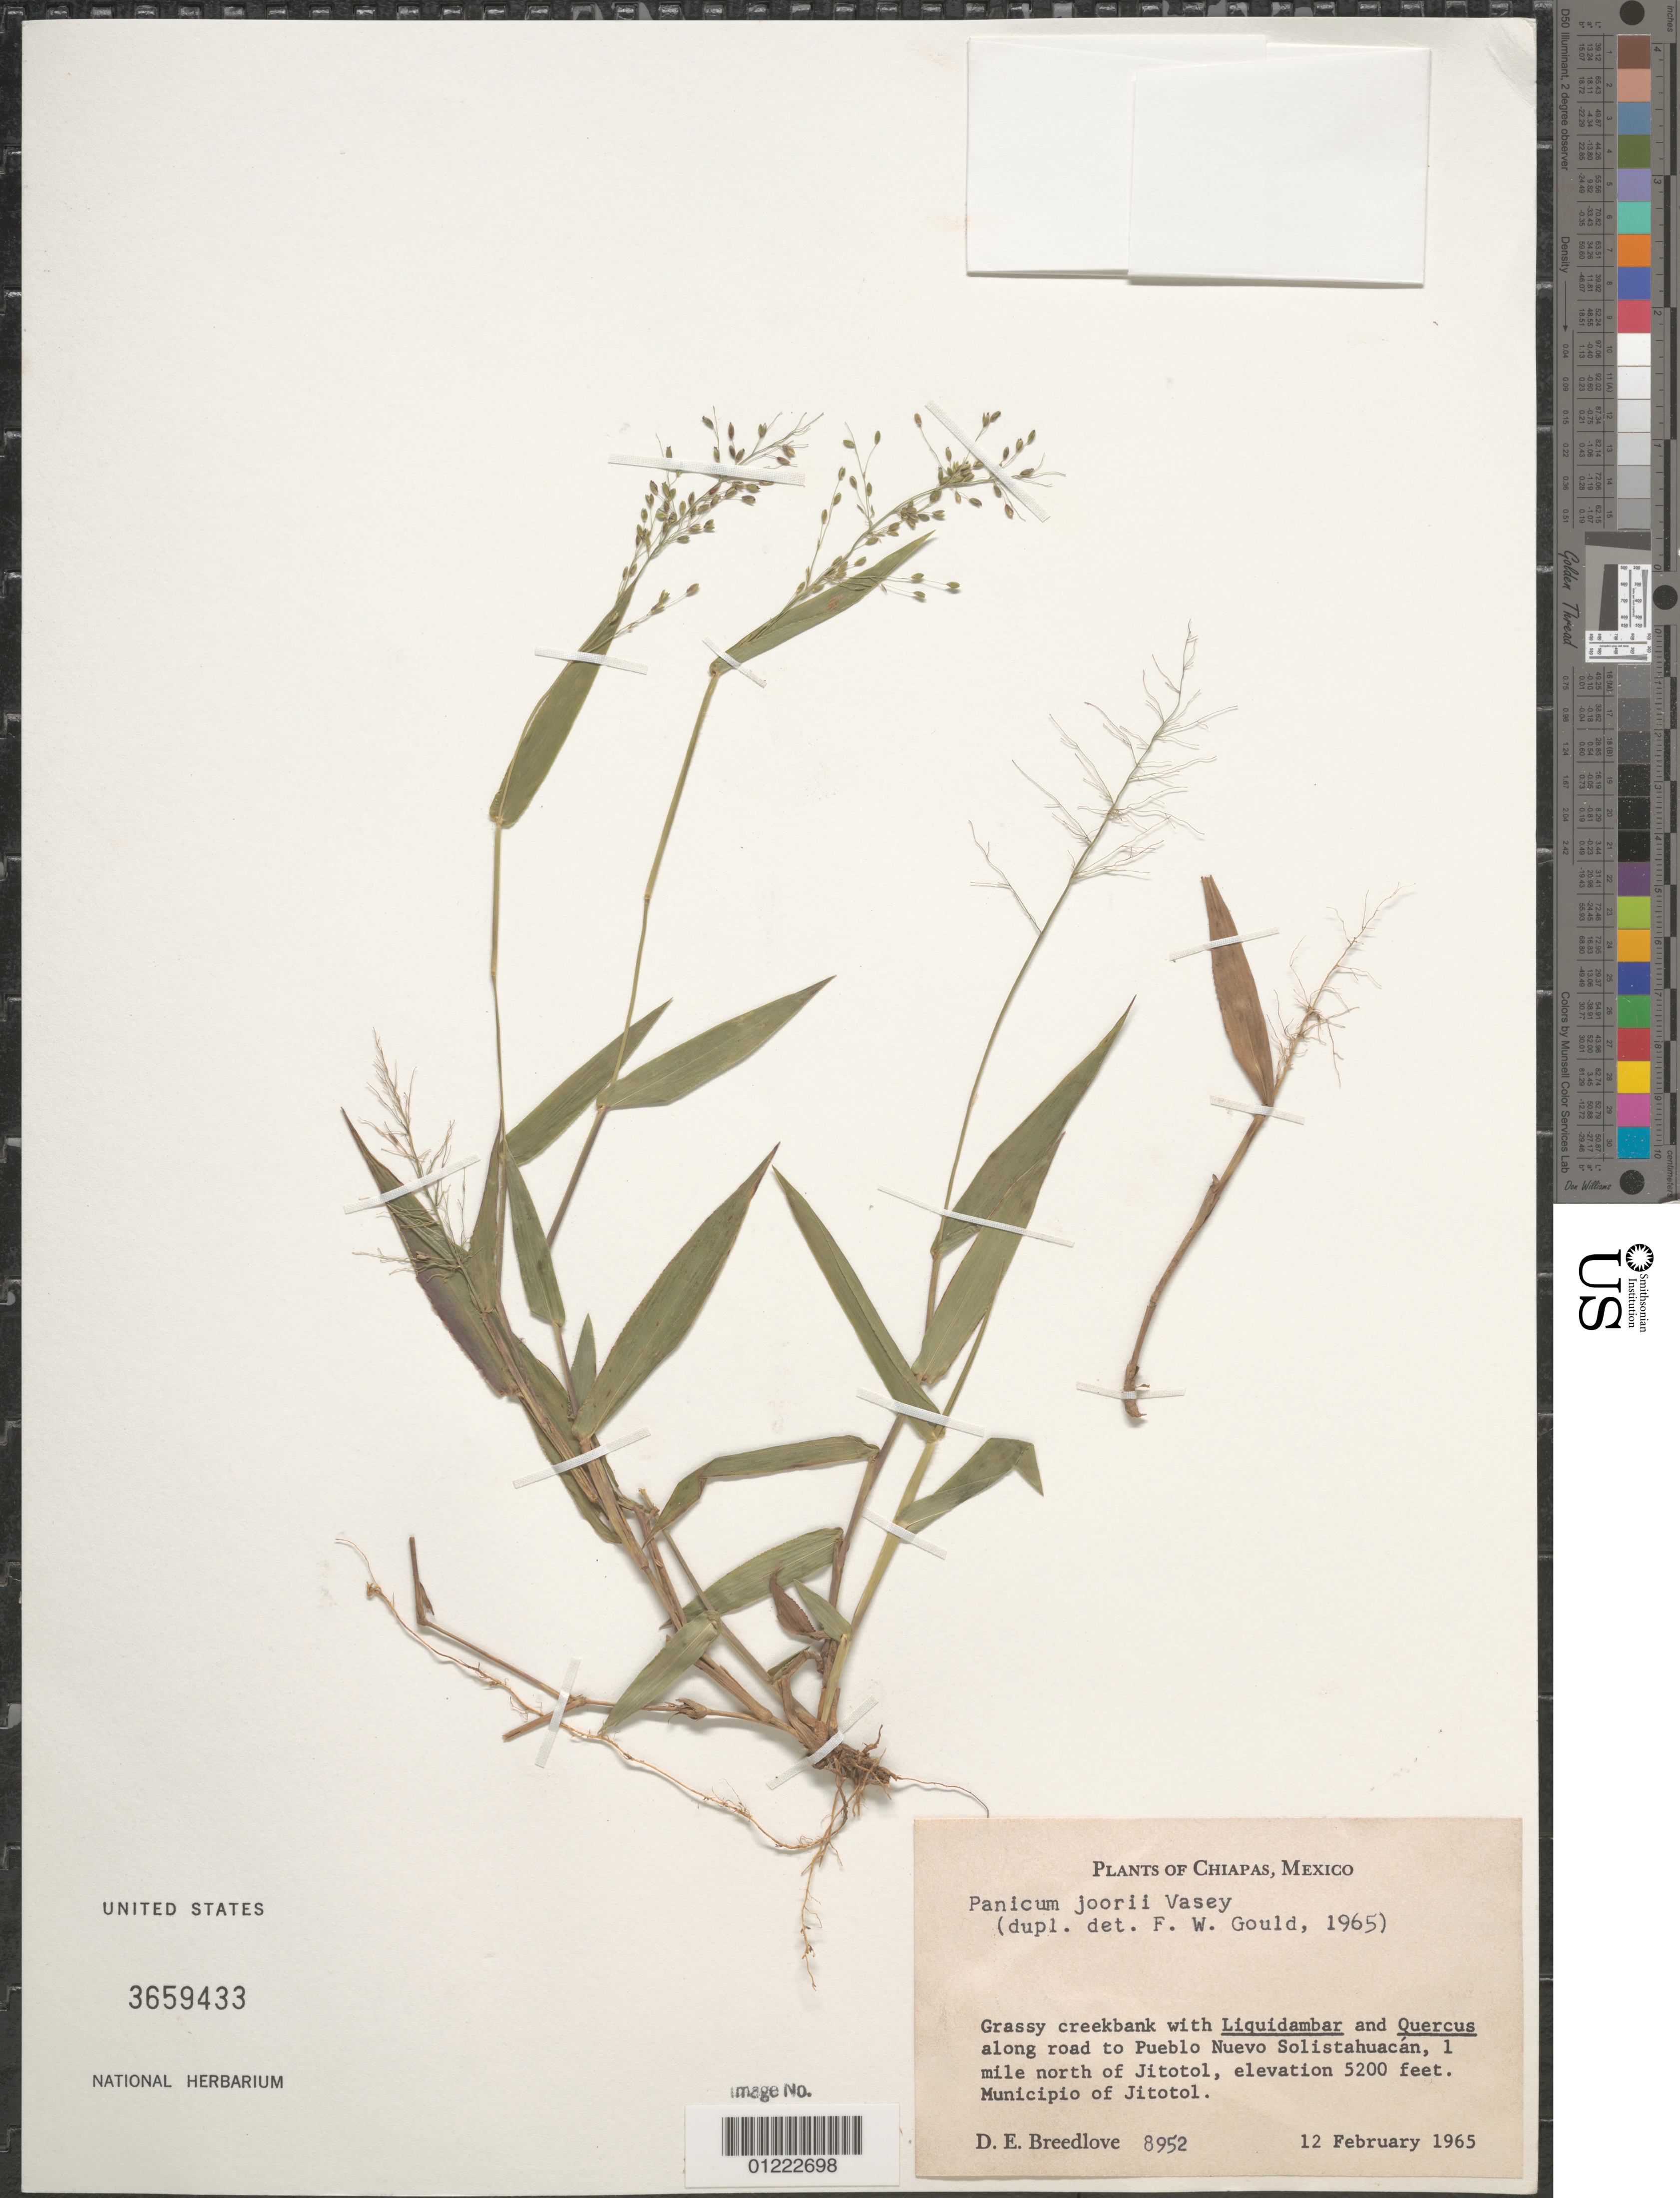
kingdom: Plantae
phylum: Tracheophyta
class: Liliopsida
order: Poales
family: Poaceae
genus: Panicum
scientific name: Panicum sp.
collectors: D. E. Breedlove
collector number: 8952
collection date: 1965-02-12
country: Mexico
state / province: Chiapas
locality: Along road to Pueblo Nuevo Solistahuacan, 1 mile north of Jitotol. Municipio of Jitotol.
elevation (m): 1585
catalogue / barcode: US 3659433